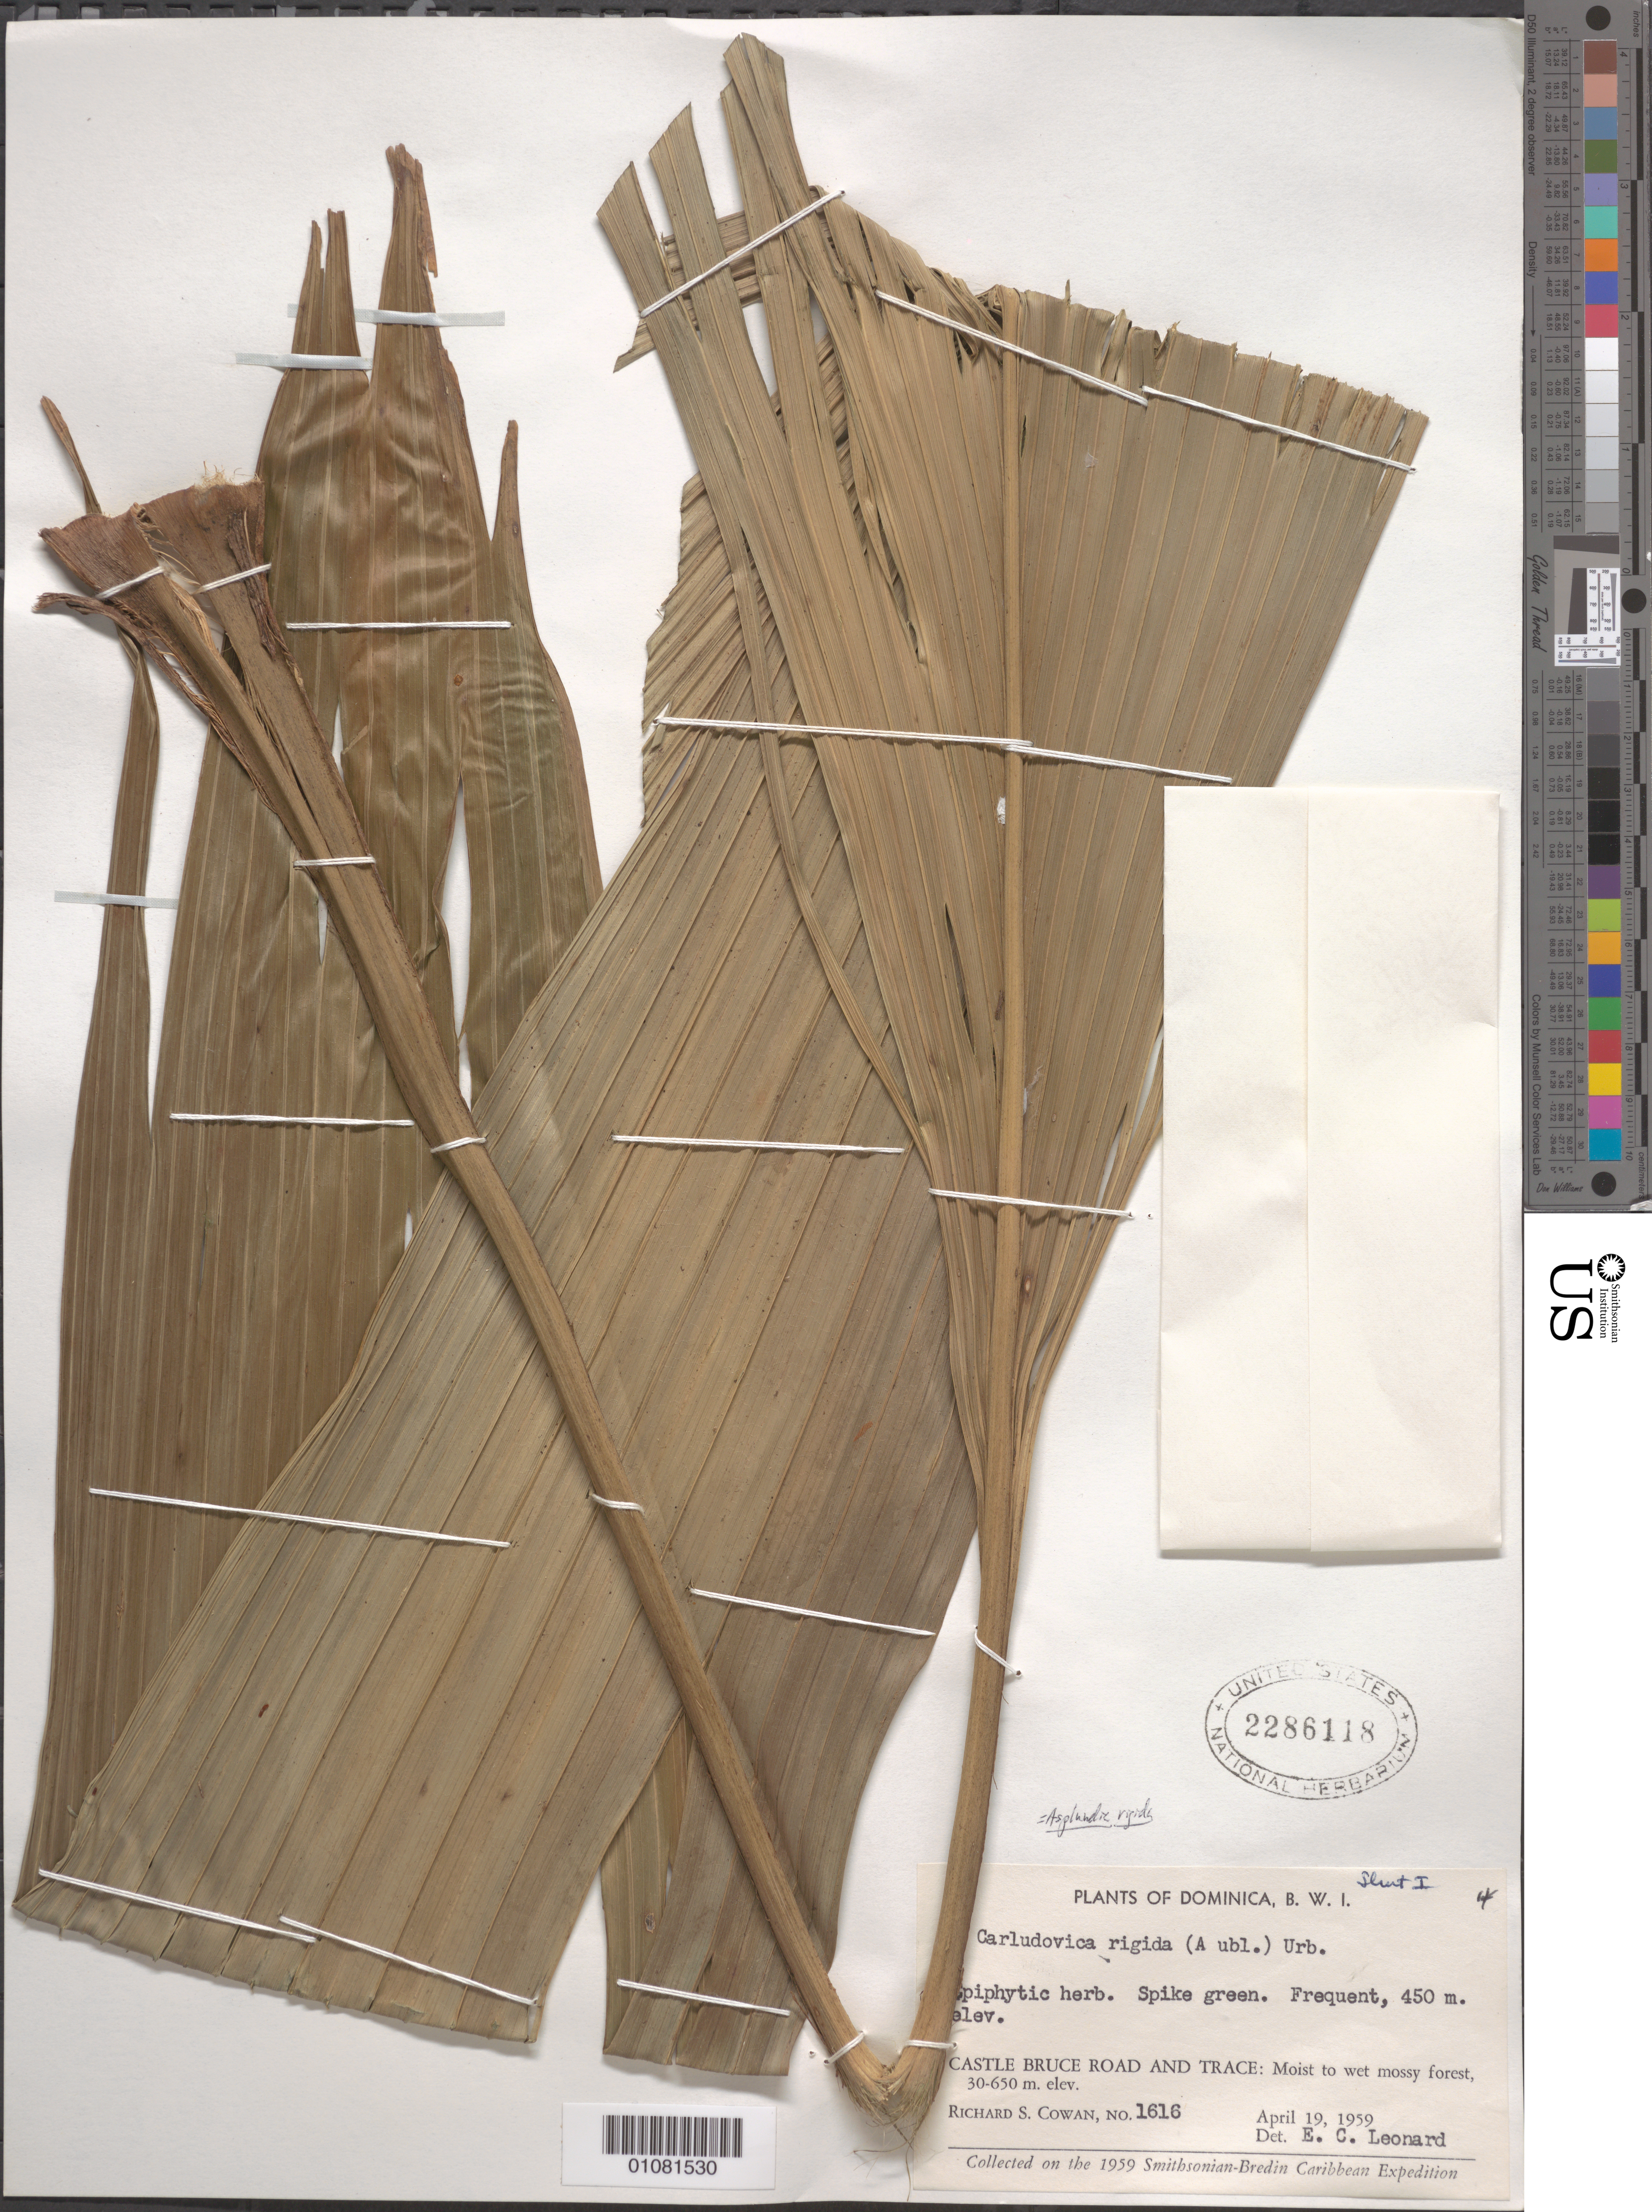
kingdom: Plantae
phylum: Tracheophyta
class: Liliopsida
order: Pandanales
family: Cyclanthaceae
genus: Asplundia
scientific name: Asplundia rigida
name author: (Aubl.) Harling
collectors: R. S. Cowan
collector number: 1616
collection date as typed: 19 Apr 1959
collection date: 1959-04-19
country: Dominica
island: Dominica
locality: Castle Bruce Road and Trace: moist to wet mossy forest.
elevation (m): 30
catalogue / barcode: US 2286118